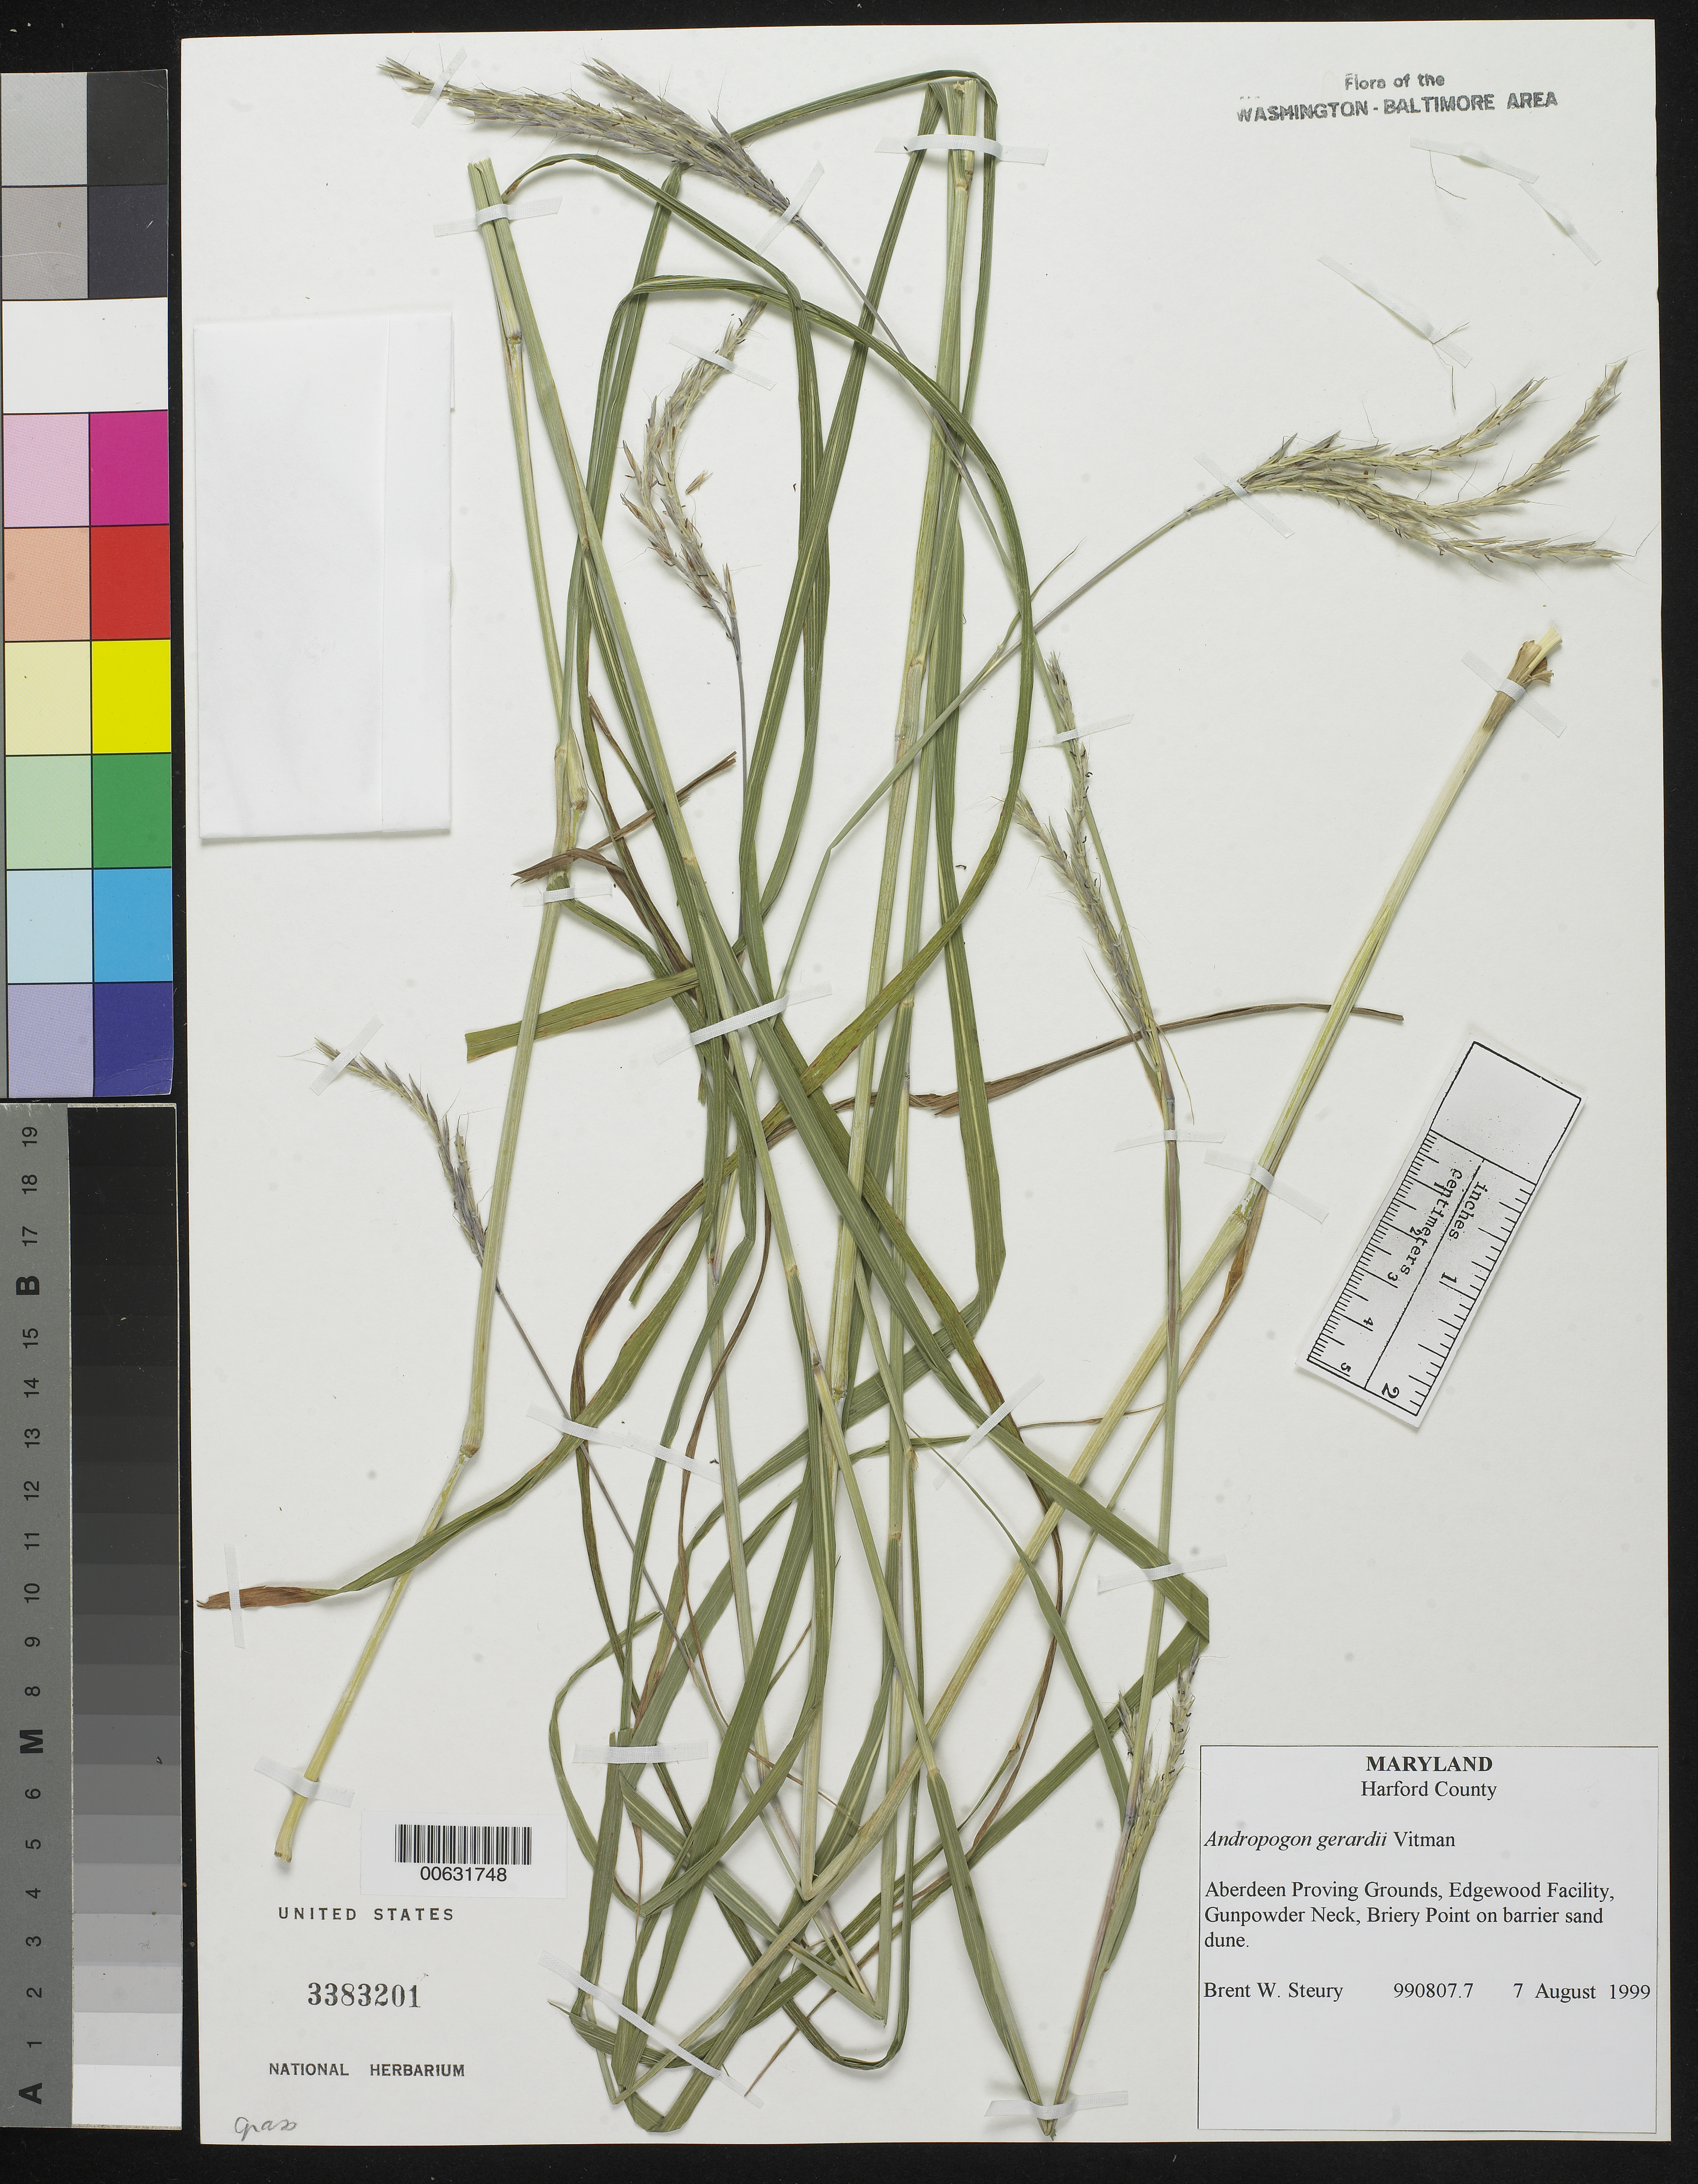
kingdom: Plantae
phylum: Tracheophyta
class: Liliopsida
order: Poales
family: Poaceae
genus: Andropogon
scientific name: Andropogon gerardii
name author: Vitman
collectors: B. Steury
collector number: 990807.7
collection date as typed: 07 Aug 1999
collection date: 1999-08-07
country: United States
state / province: Maryland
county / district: Harford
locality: Aberdeen Proving Grounds, Edgewood Facility, Gunpowder Neck, Briery Point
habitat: On Barrier sand dune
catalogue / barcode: US 3383201